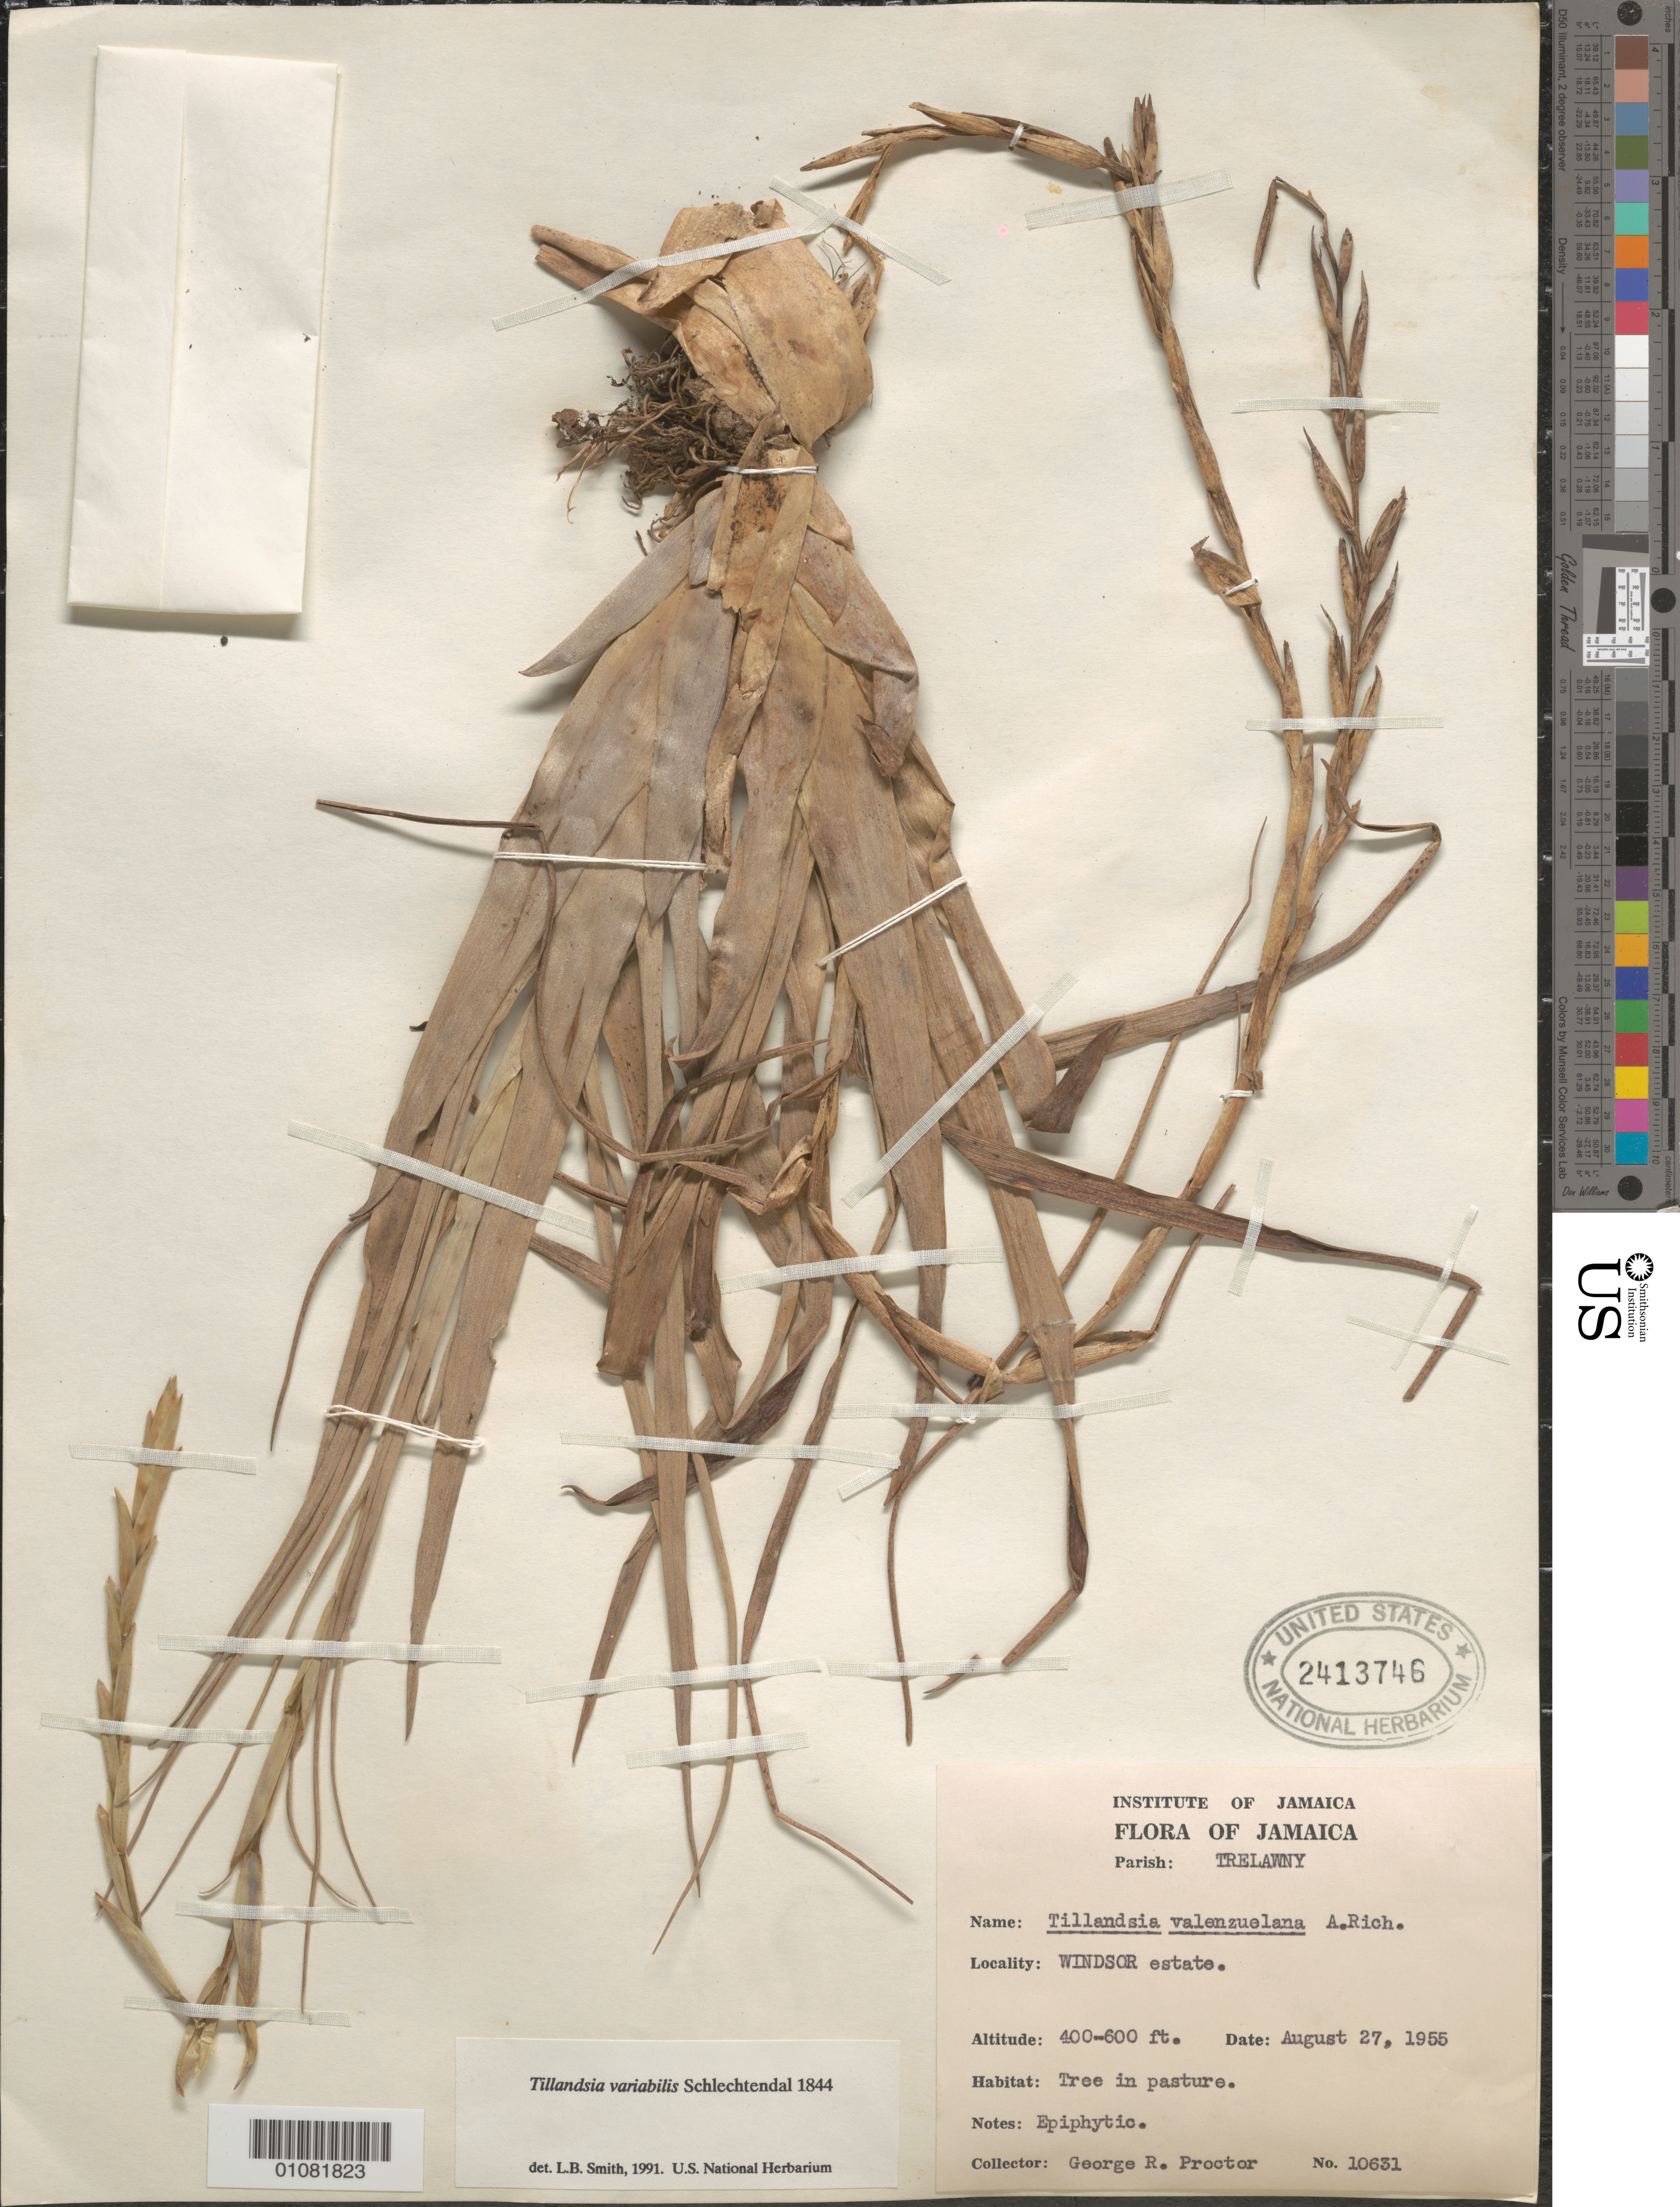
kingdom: Plantae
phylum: Tracheophyta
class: Liliopsida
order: Poales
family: Bromeliaceae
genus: Tillandsia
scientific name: Tillandsia variabilis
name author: Schltdl.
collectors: G. R. Proctor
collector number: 10631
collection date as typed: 27 Aug 1955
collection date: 1955-08-27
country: Jamaica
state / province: Trelawny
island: Jamaica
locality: Windsor estate.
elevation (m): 122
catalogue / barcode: US 2413746